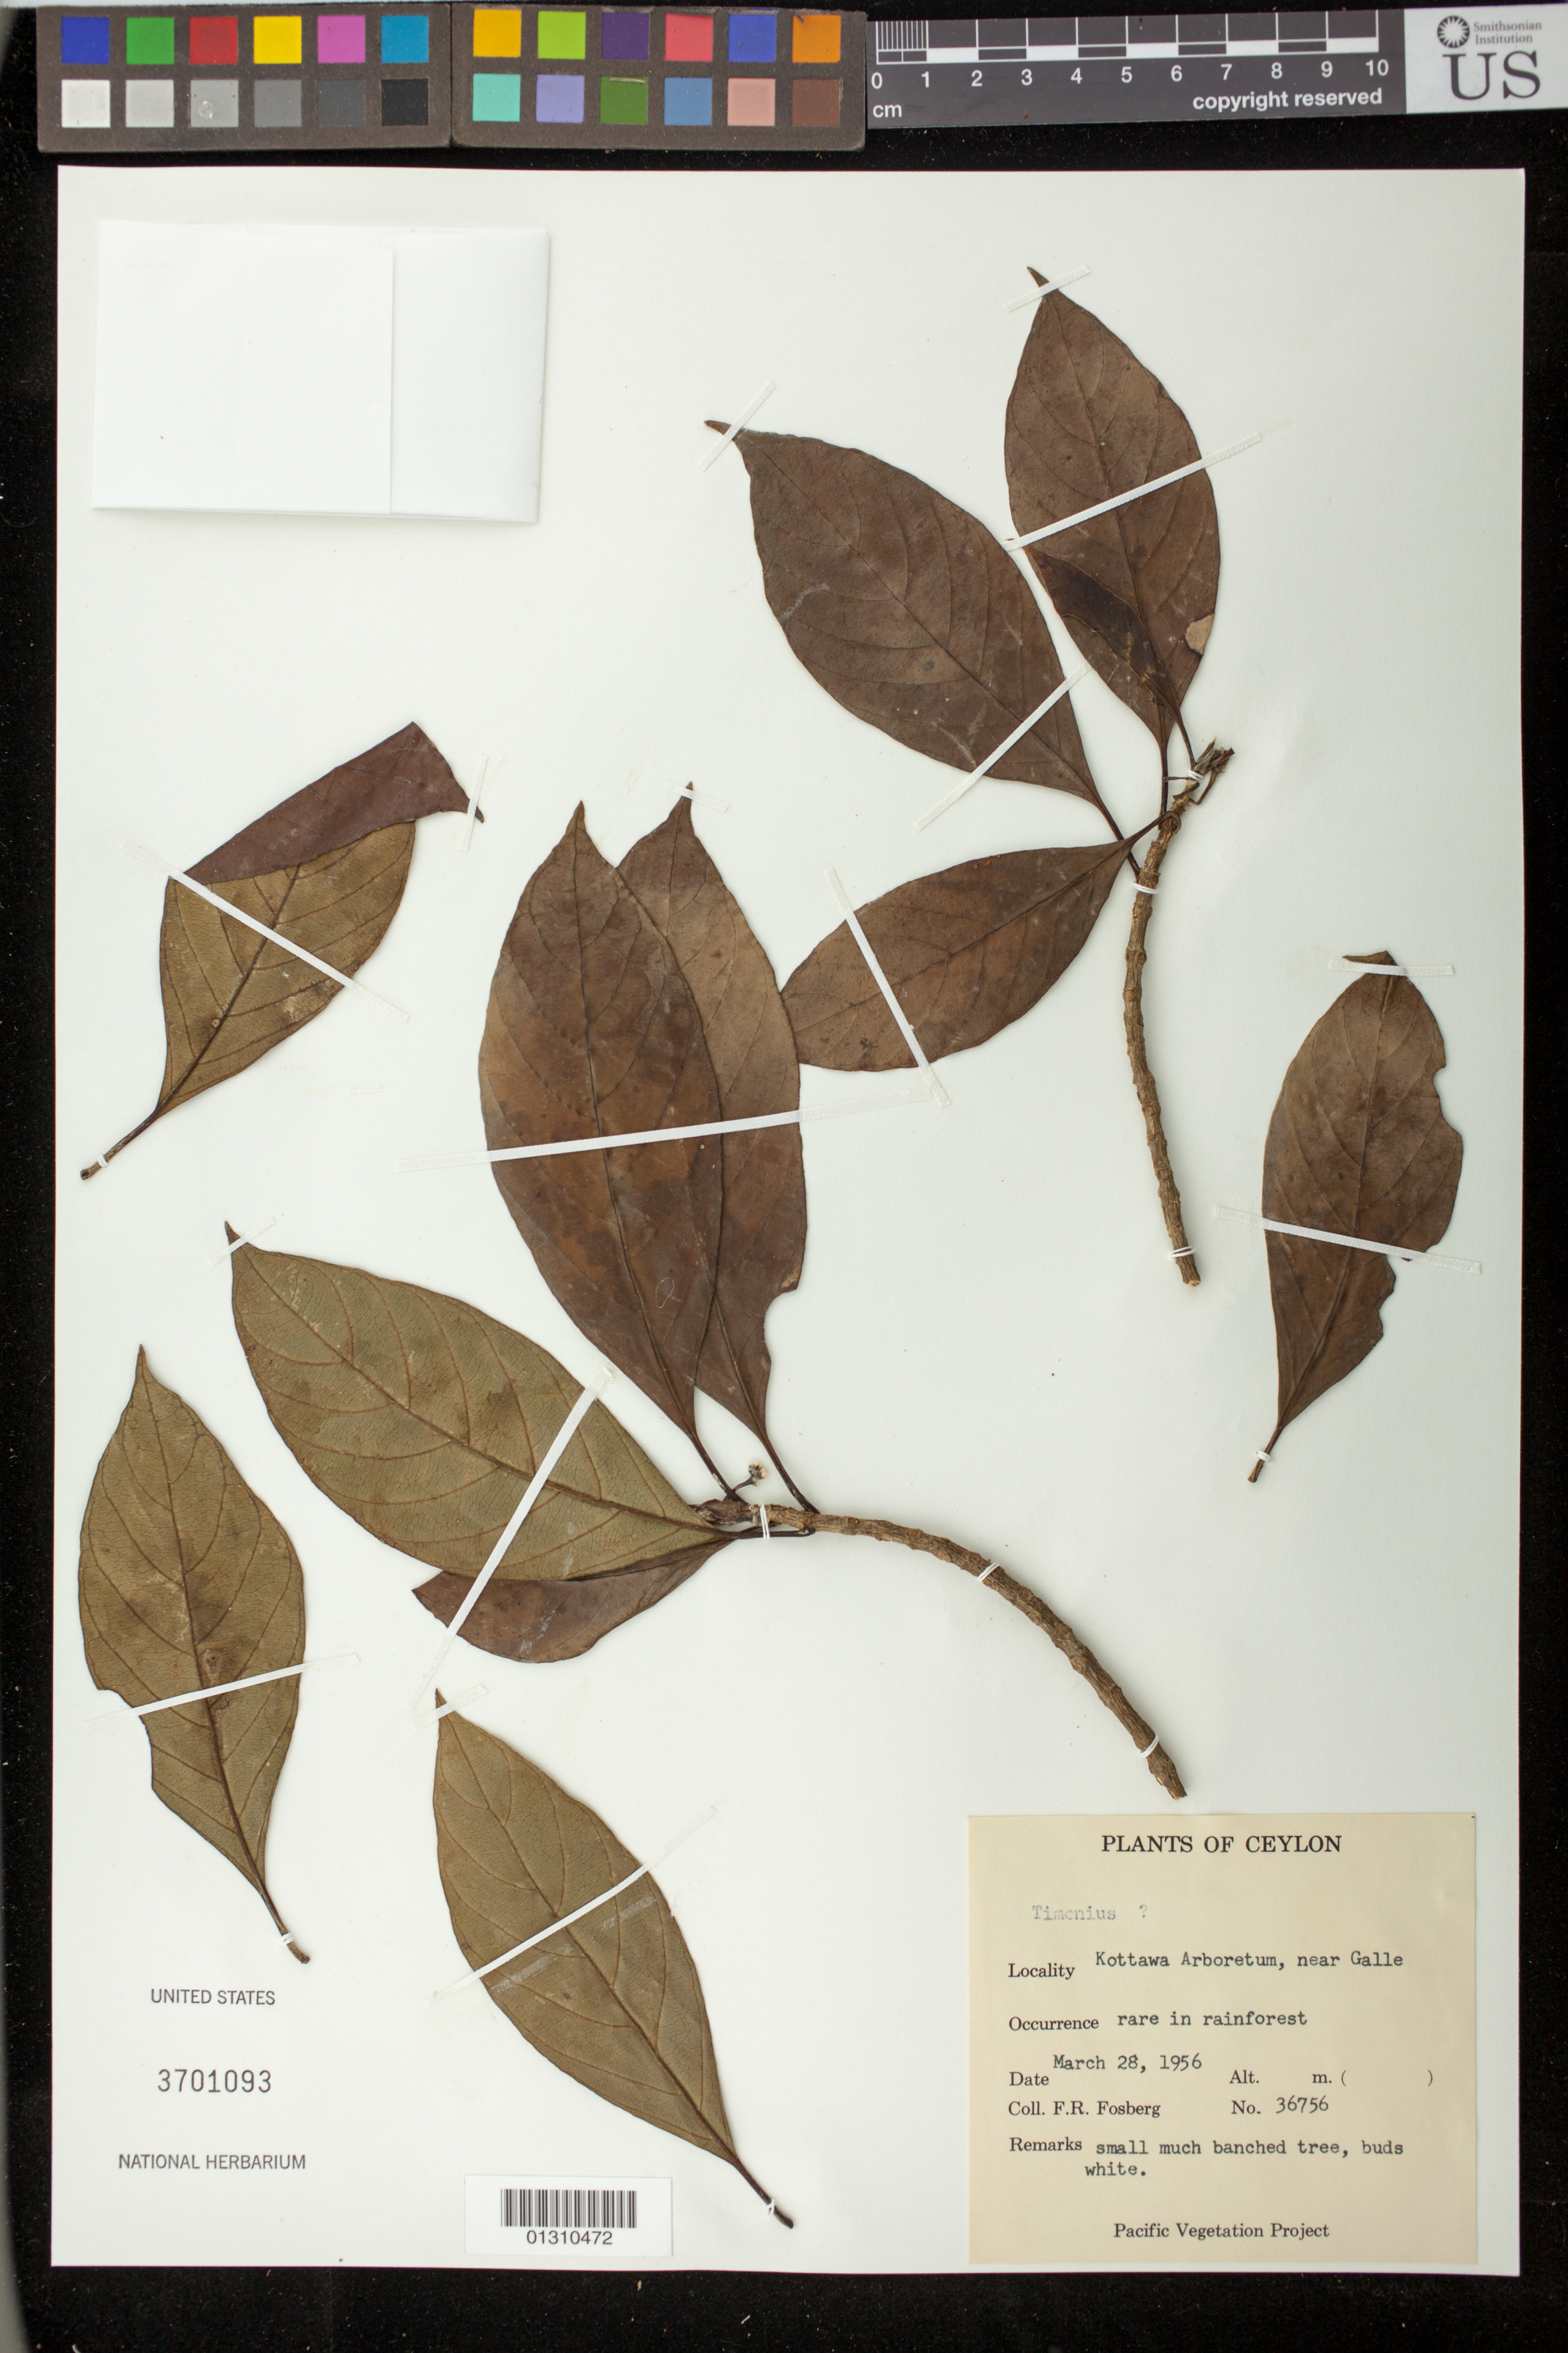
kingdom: Plantae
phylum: Tracheophyta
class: Magnoliopsida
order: Gentianales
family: Rubiaceae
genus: Timonius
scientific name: Timonius sp.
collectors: F. R. Fosberg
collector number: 36759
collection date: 1956-03-28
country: Sri Lanka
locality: Cetlon, Kottawa Arboretum, near Galle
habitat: rainforest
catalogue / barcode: US 3701093